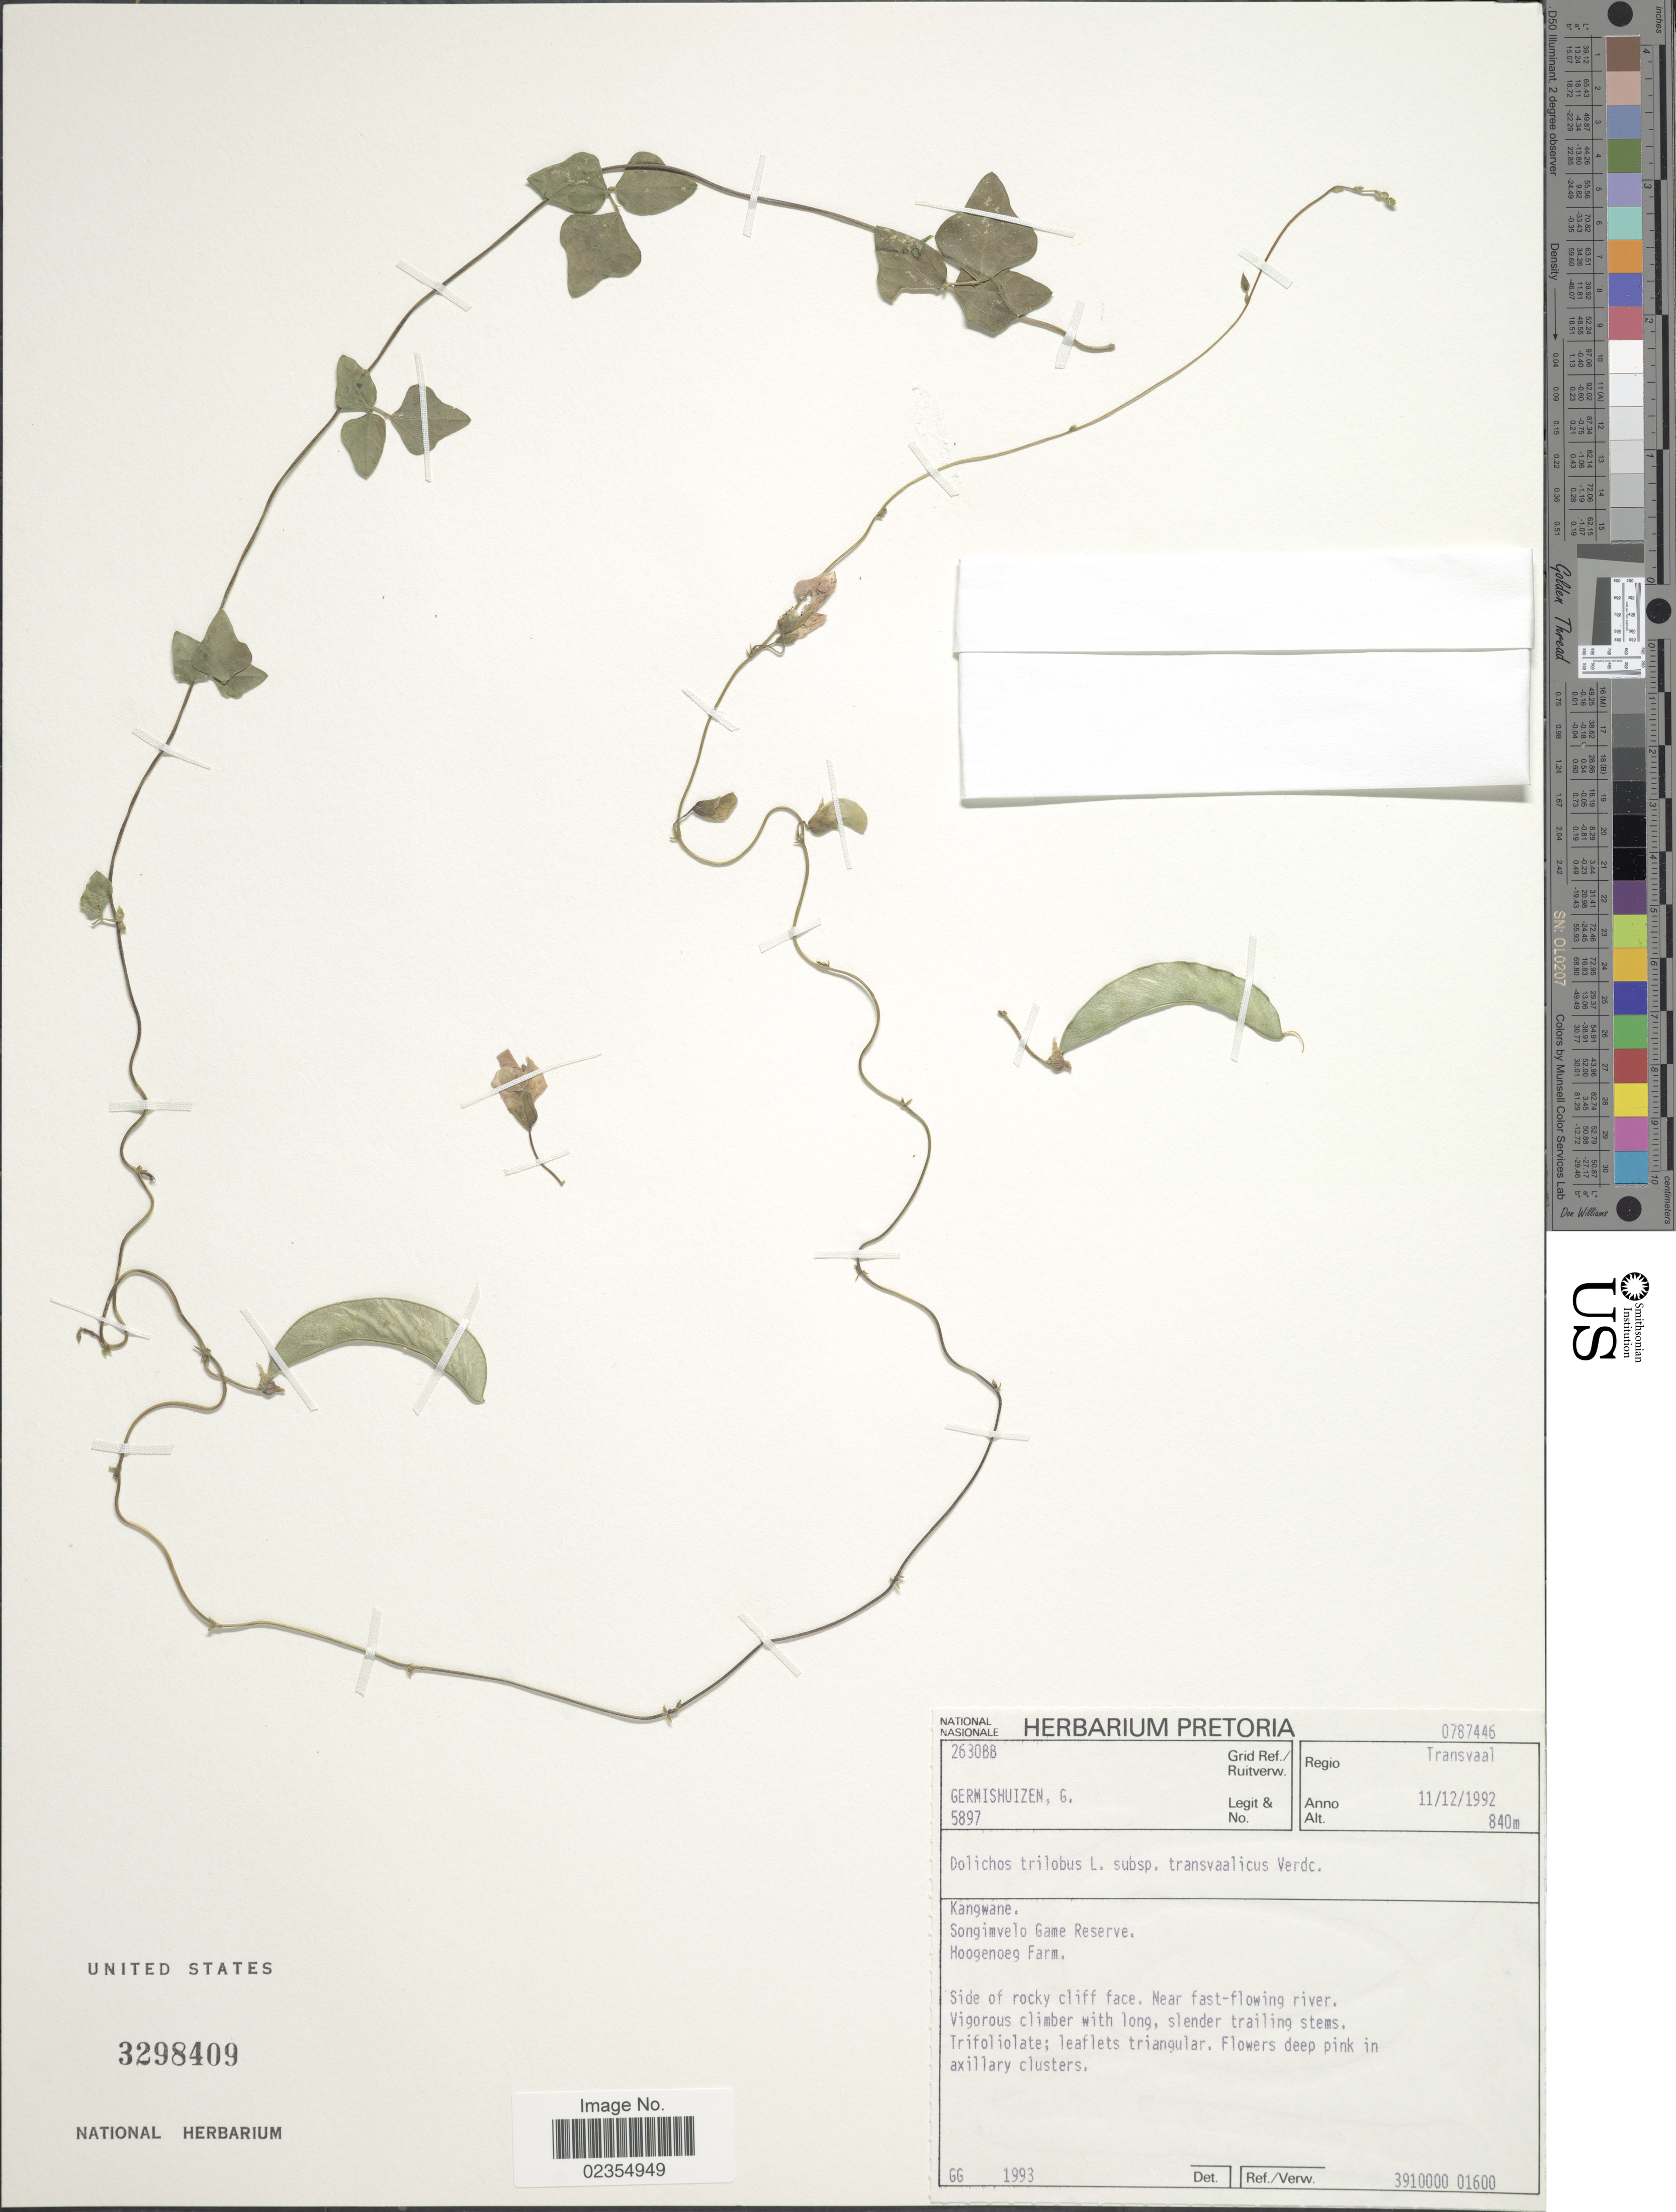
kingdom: Plantae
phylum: Tracheophyta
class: Magnoliopsida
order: Fabales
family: Fabaceae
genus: Dolichos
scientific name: Dolichos trilobus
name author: L.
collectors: G. Germishuizen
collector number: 5897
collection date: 1992-12-11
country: South Africa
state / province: Mpumalanga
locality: RegioTransvaal, Kangwane, Songimvelo Game Reserve, Hoogenoeg Farm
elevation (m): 840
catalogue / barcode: US 3298409